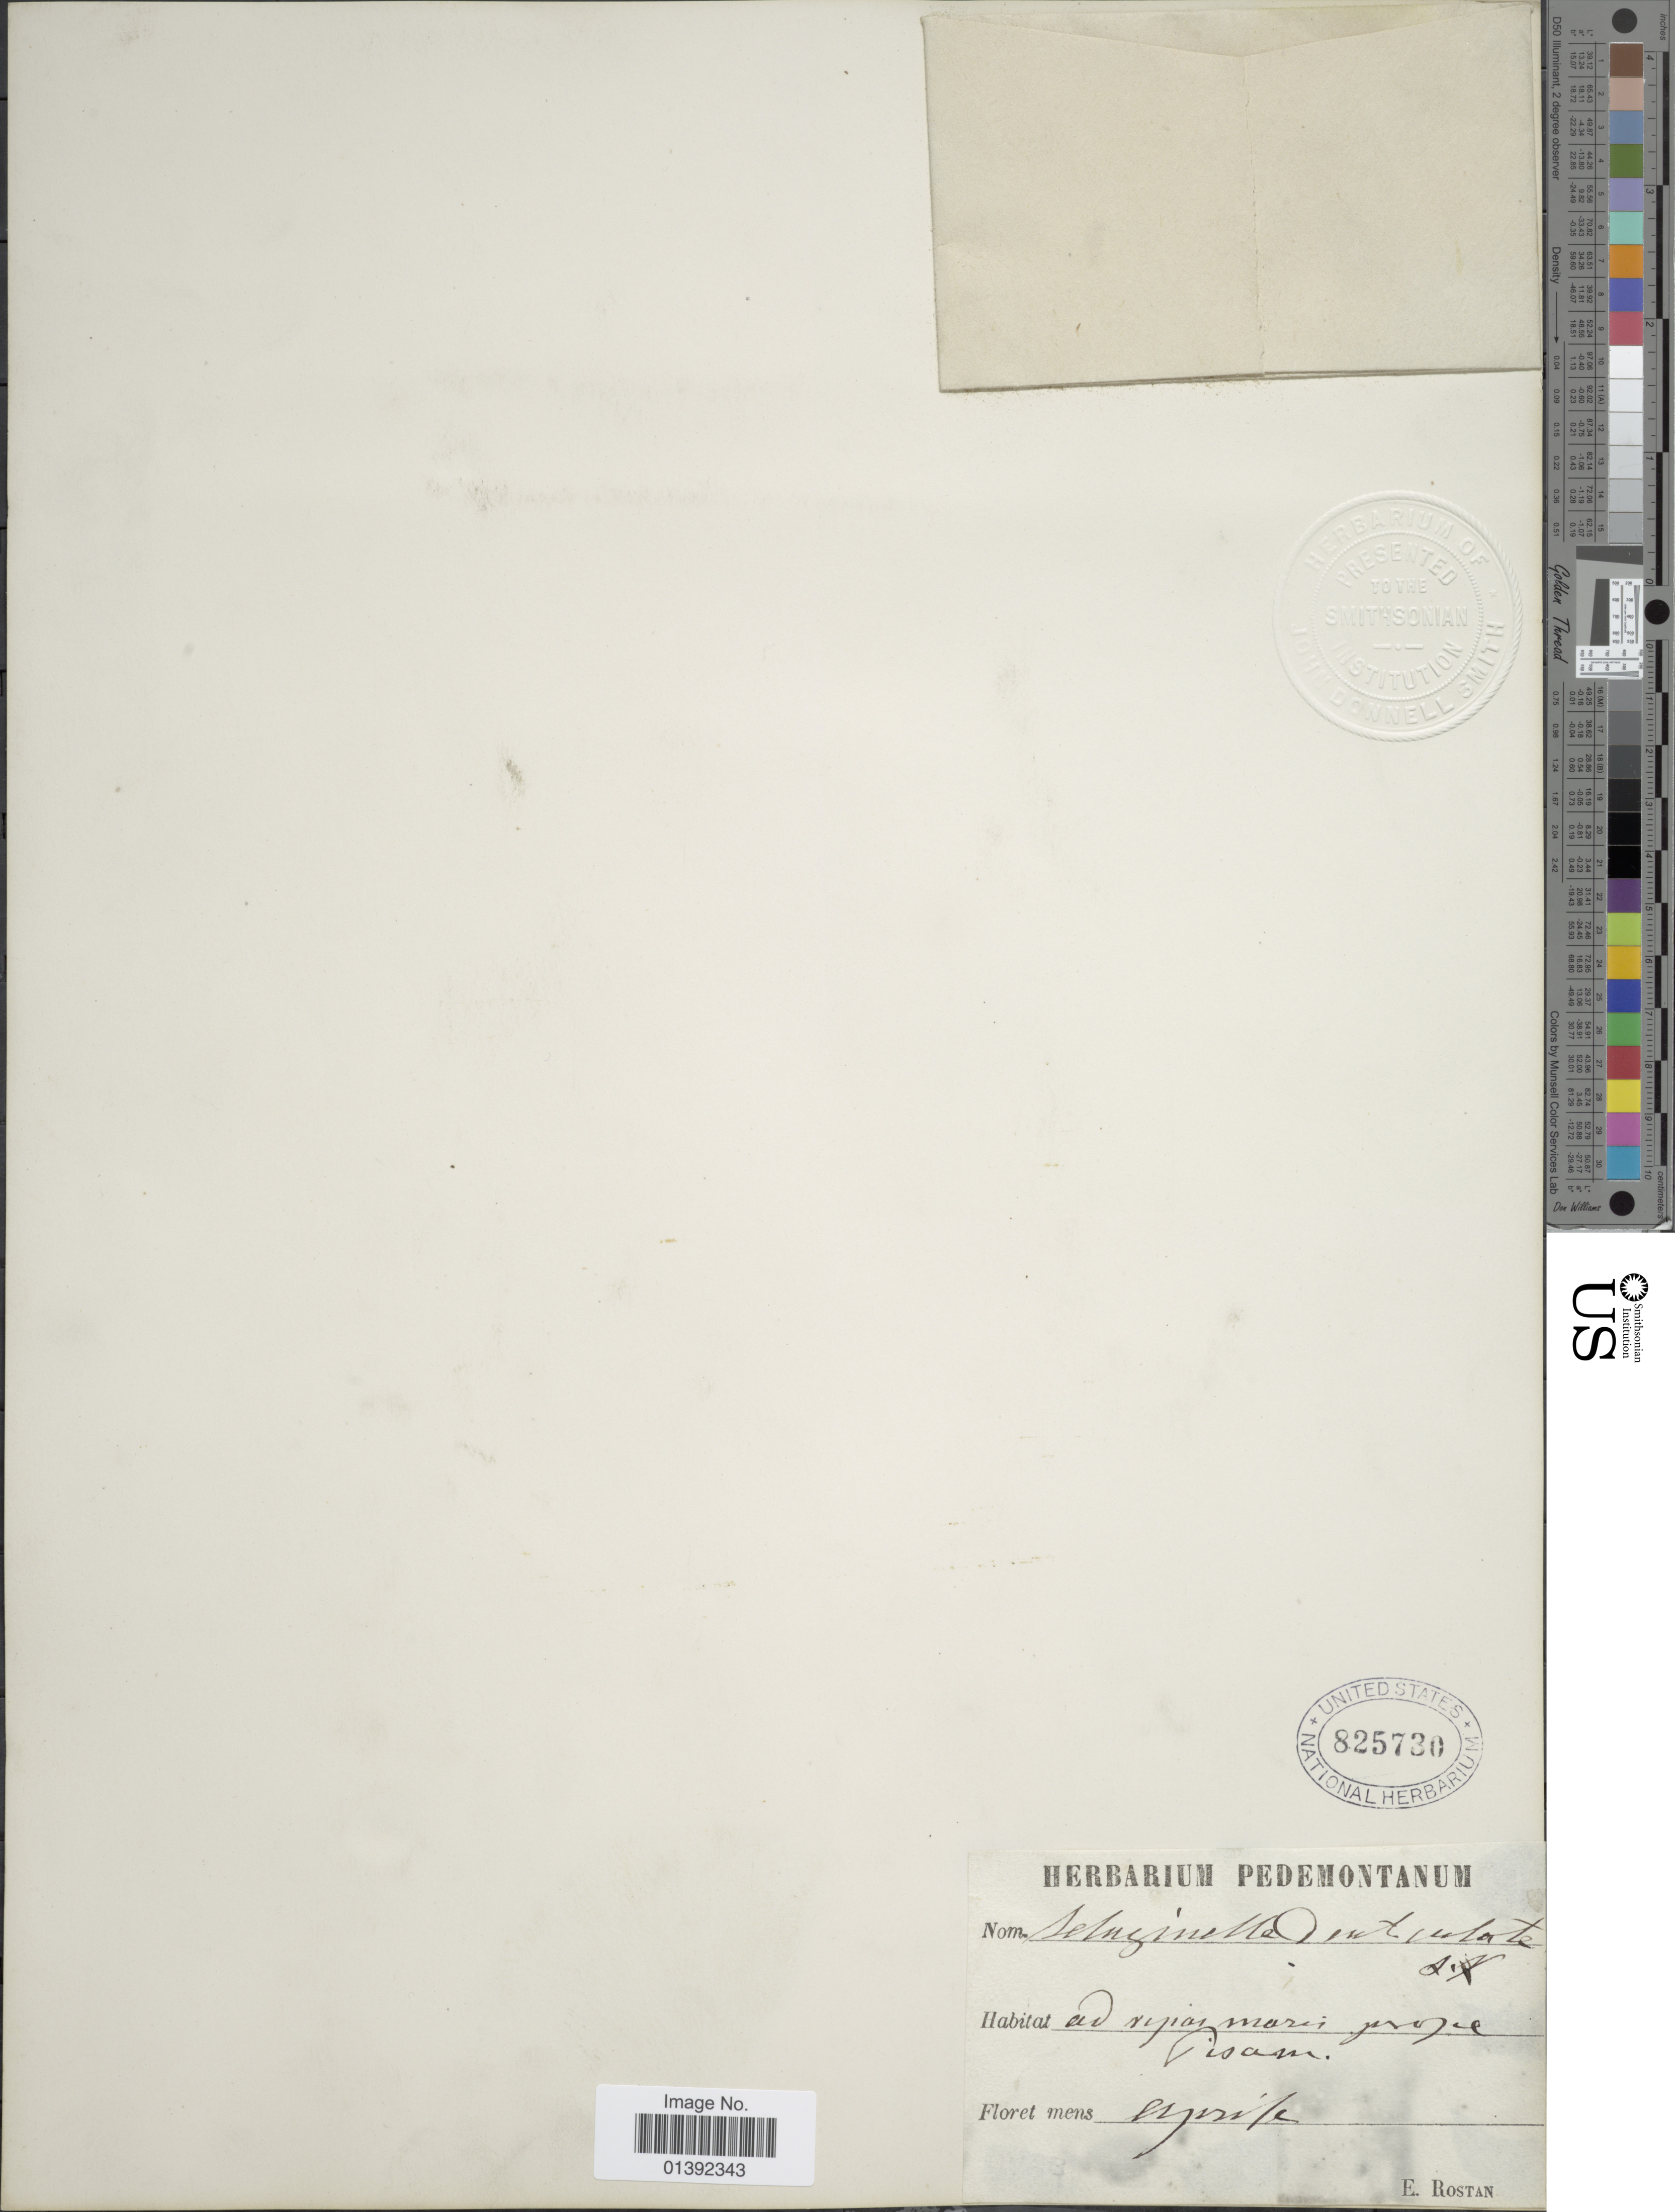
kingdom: Plantae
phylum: Tracheophyta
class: Lycopodiopsida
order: Selaginellales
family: Selaginellaceae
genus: Selaginella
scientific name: Selaginella denticulata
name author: (L.) Spring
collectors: E. Rostan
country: Italy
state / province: Tuscany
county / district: Pisa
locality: ad ripai marei prope Pisam [by the sea shore near Pisa]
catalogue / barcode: US 825730